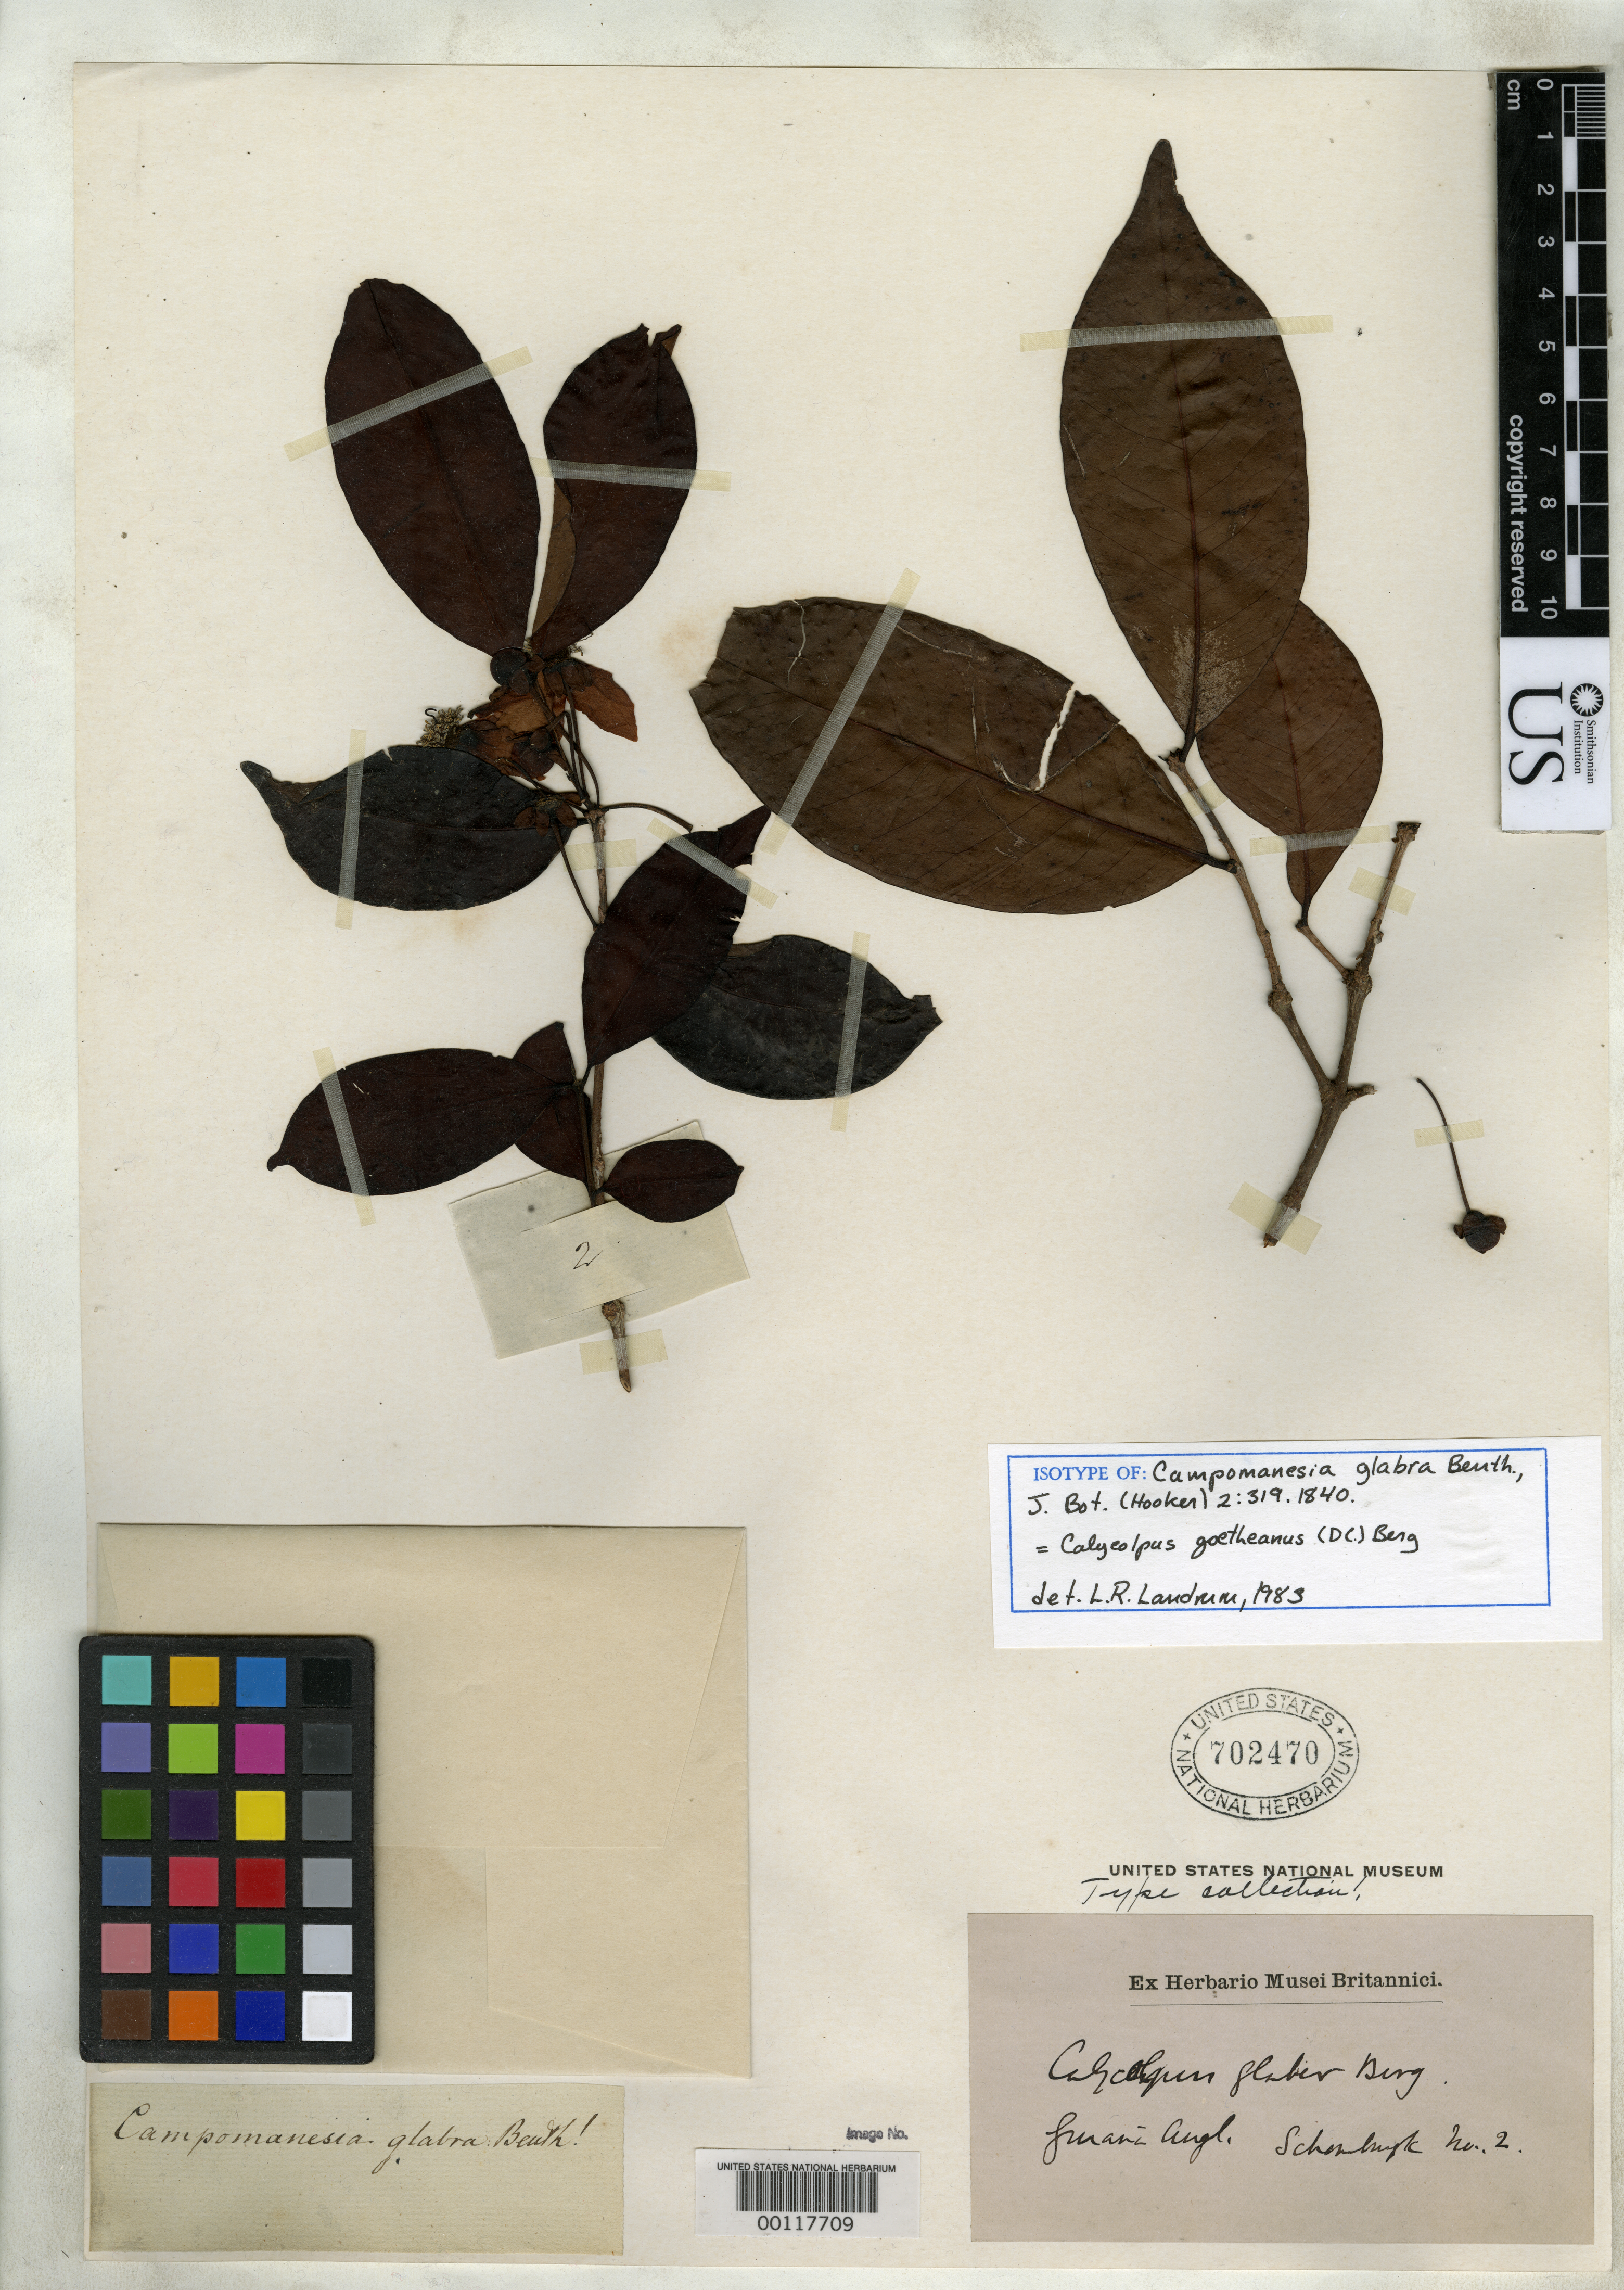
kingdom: Plantae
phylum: Tracheophyta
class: Magnoliopsida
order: Myrtales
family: Myrtaceae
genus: Campomanesia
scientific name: Campomanesia glabra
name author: Benth.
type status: Isotype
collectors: M. R. Schomburgk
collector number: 2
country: Guyana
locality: Guiana Angl. [Essequibo River]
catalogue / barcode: US 702470